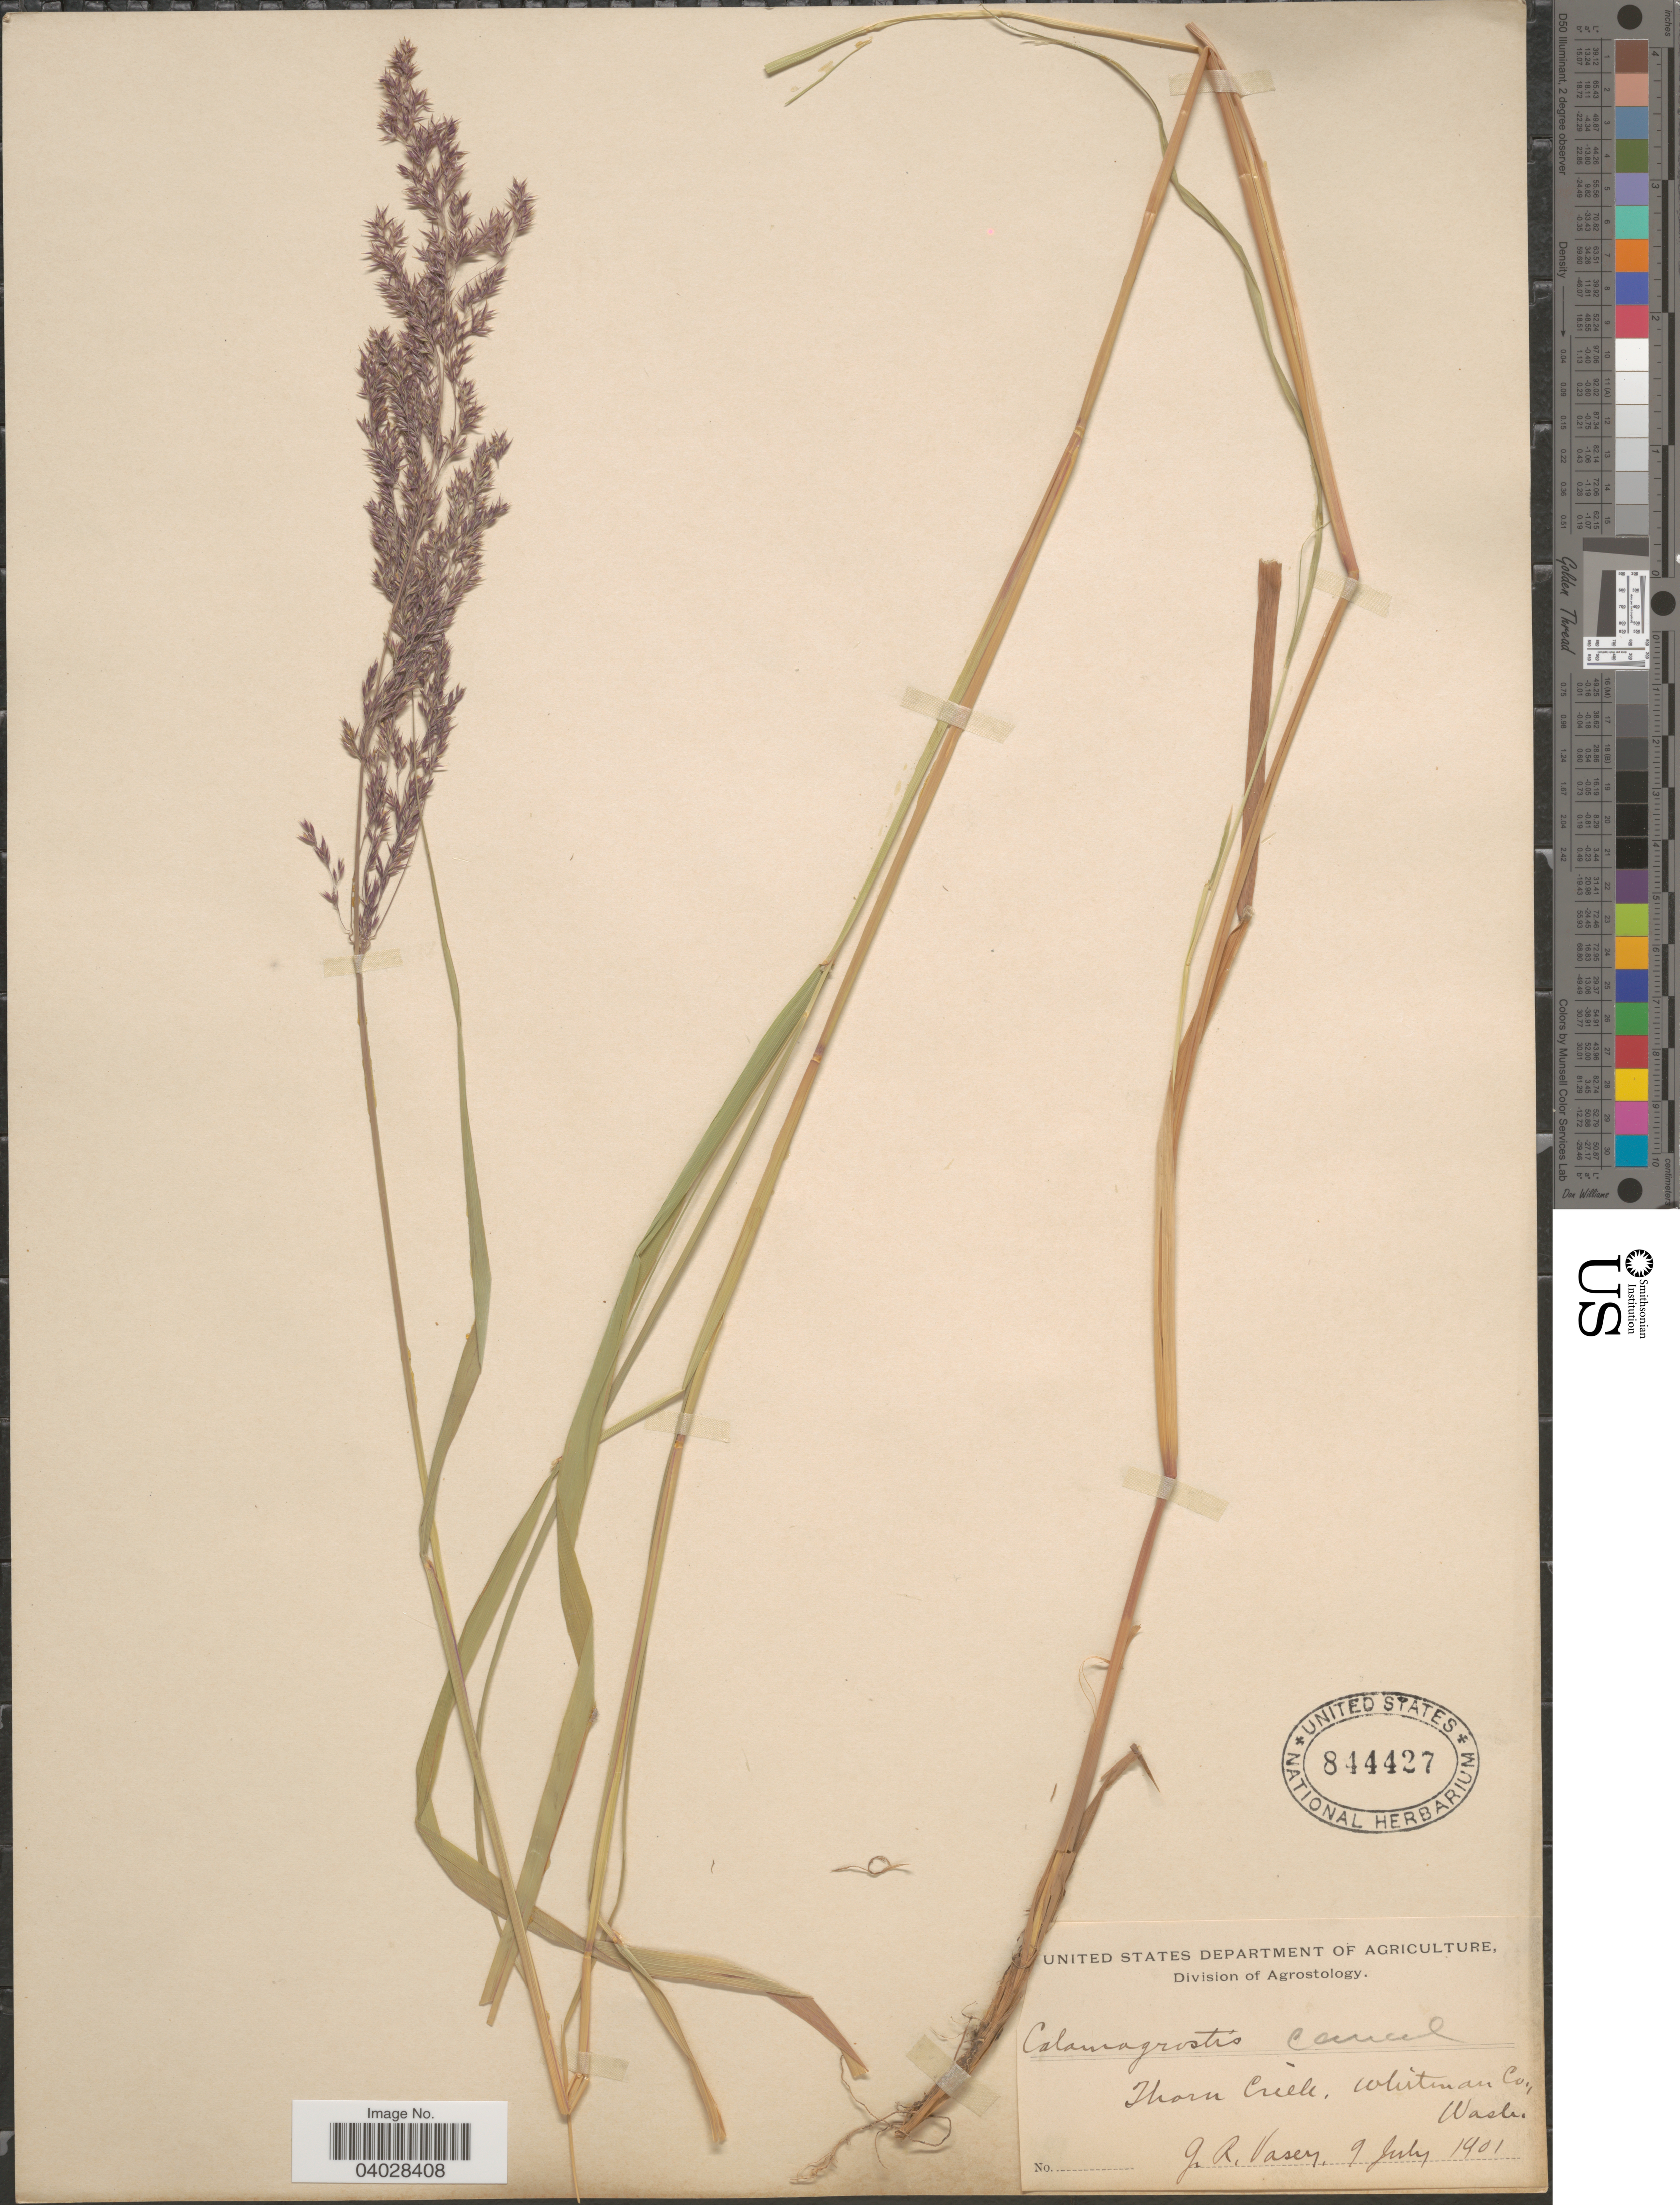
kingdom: Plantae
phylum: Tracheophyta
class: Liliopsida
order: Poales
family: Poaceae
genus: Calamagrostis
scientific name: Calamagrostis canadensis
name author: (Michx.) P. Beauv.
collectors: G. R. Vasey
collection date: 1901-07-09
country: United States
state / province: Washington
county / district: Whitman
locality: Thorn Creek, Whitman Co.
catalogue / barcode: US 844427